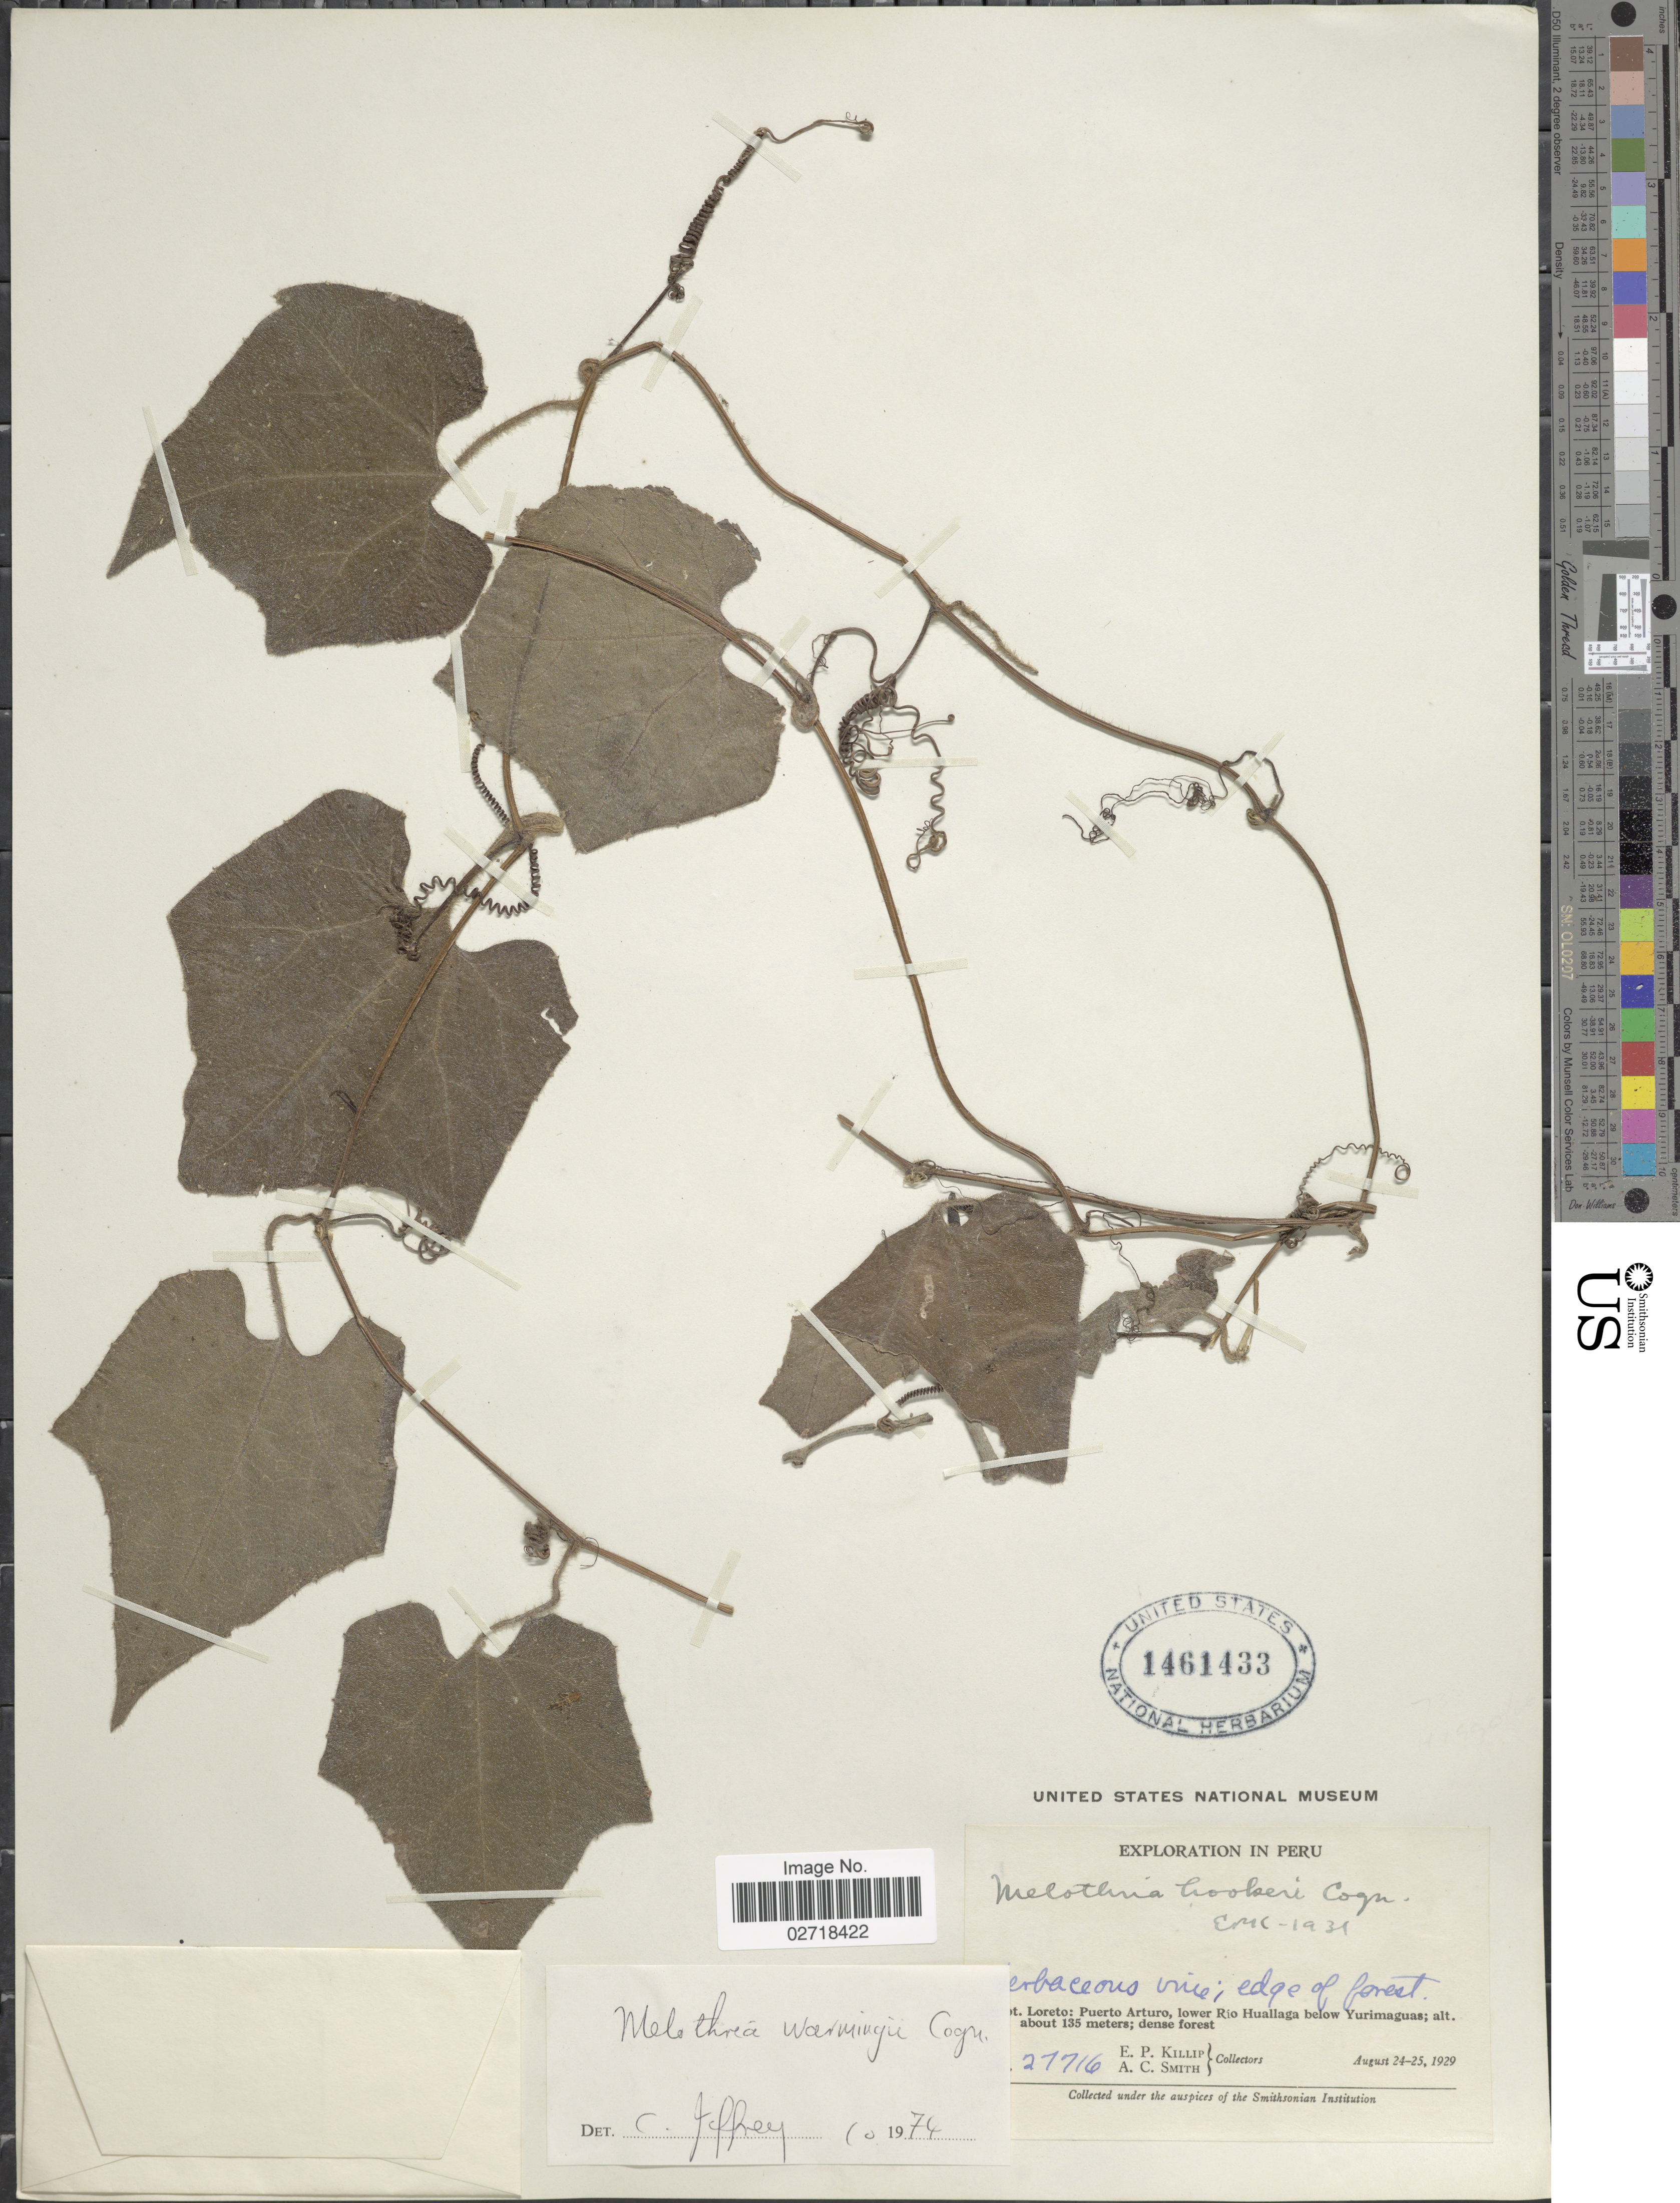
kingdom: Plantae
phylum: Tracheophyta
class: Magnoliopsida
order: Cucurbitales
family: Cucurbitaceae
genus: Melothria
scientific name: Melothria warmingii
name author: Cogn.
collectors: E. P. Killip & A. C. Smith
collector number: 27716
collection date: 1929-08-24/1929-08-25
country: Peru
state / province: Loreto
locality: Puerto Arturo, lower Rio Huallaga below Yurimaguas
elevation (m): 135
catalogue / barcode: US 1461433